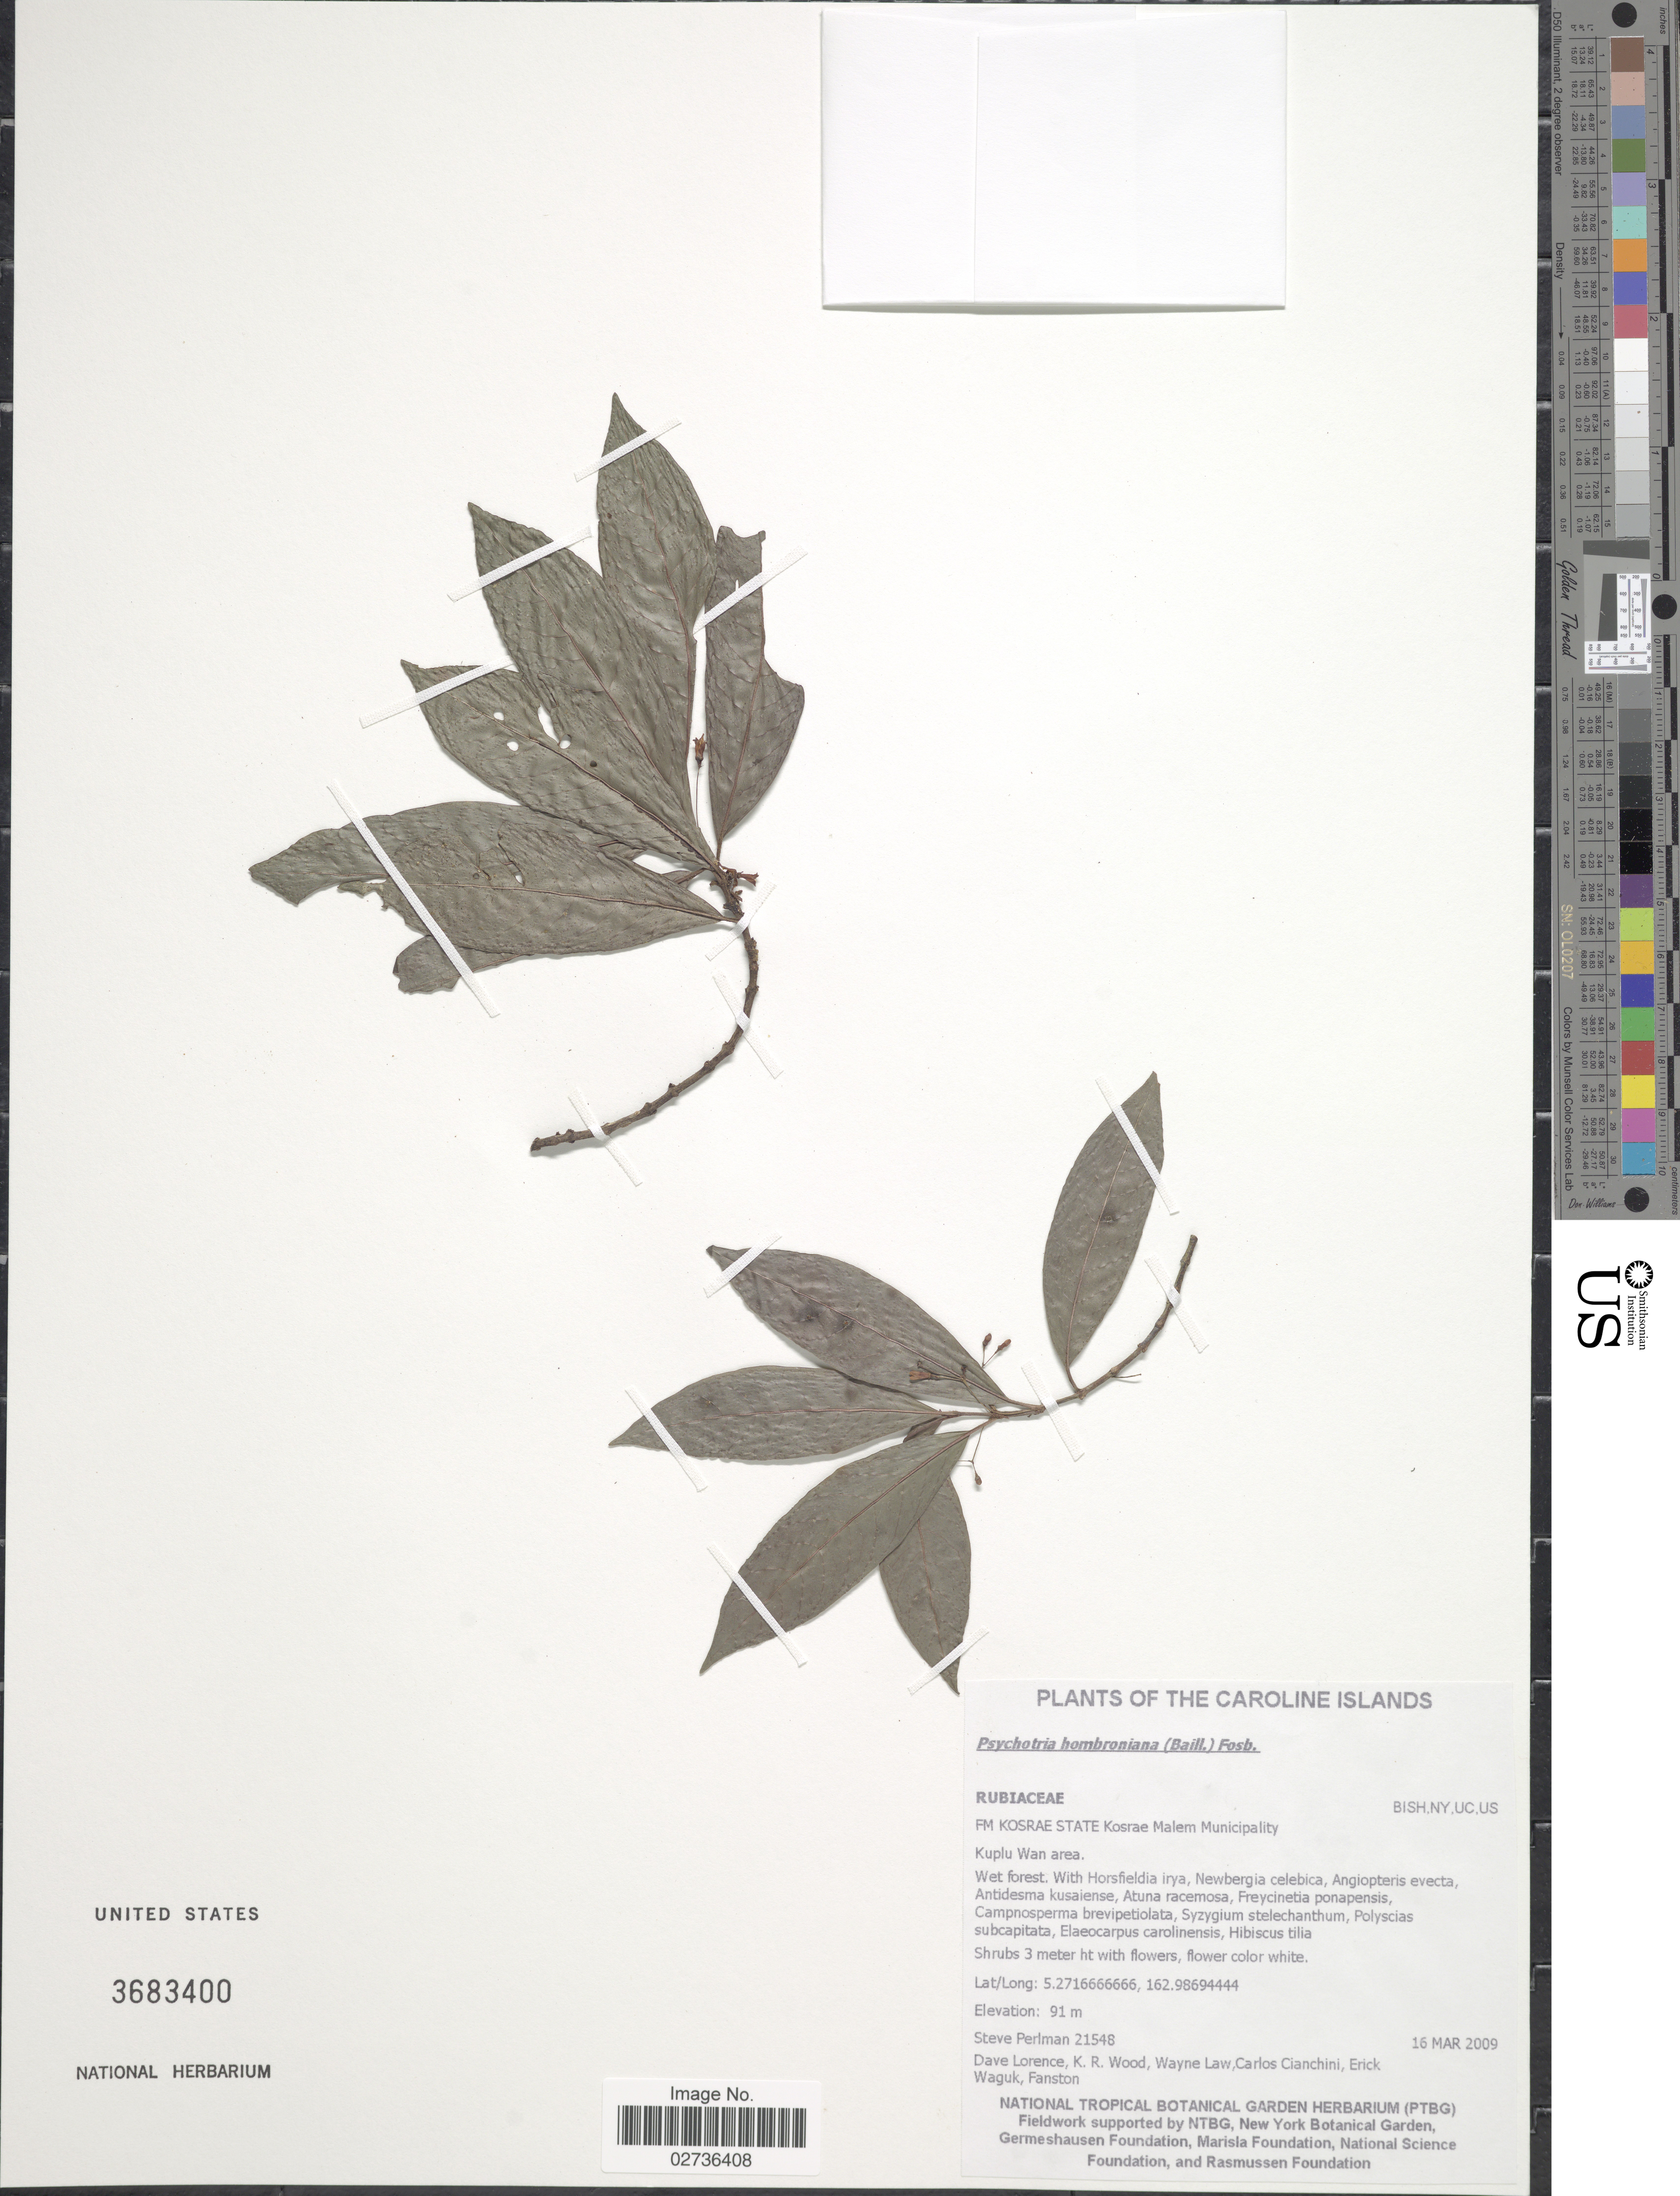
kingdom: Plantae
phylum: Tracheophyta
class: Magnoliopsida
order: Gentianales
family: Rubiaceae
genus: Psychotria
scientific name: Psychotria hombroniana var. squarrosa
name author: (Valeton) Fosberg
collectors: S. Perlman, D. Lorence, K. R. Wood, W. Law & et al.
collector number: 21548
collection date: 2009-03-16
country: Micronesia, Federated States of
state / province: Kosrae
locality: The Caroline Islands, FM Kosrae State Kosrae Malem Municipality, Kuplu Wan area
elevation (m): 91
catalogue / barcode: US 3683400